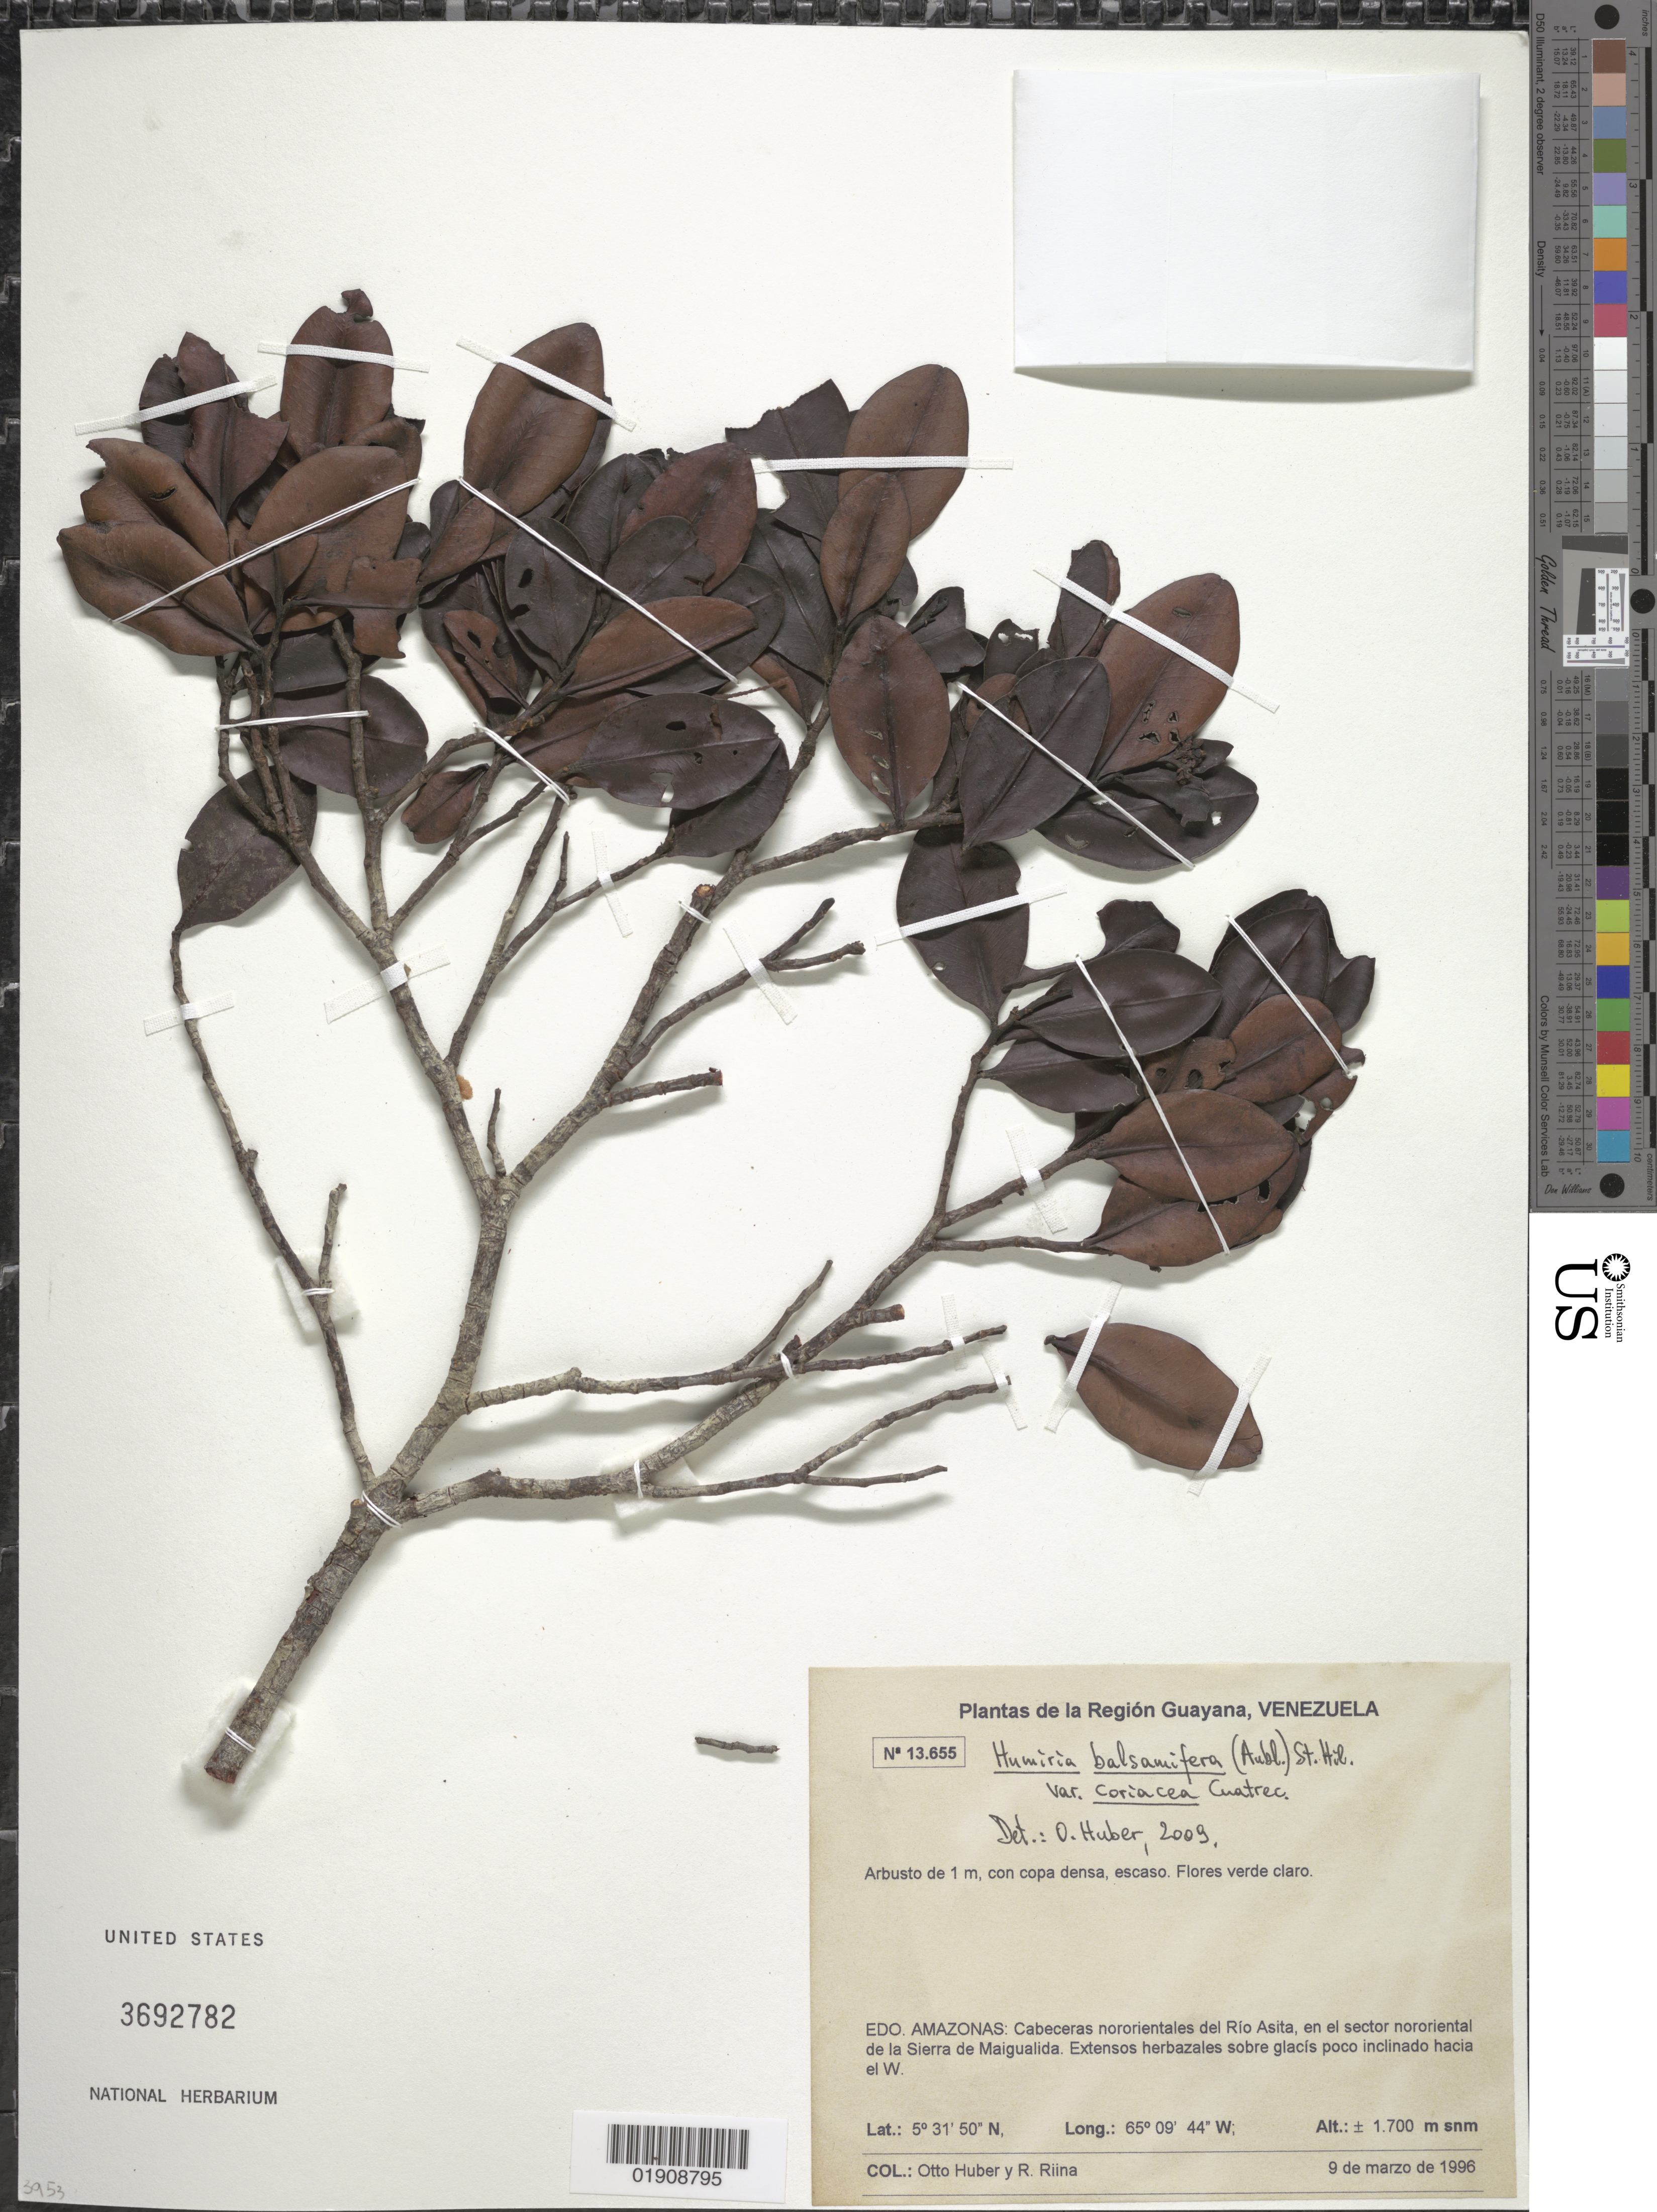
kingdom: Plantae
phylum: Tracheophyta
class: Magnoliopsida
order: Malpighiales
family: Humiriaceae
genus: Humiria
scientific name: Humiria balsamifera var. coriacea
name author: Cuatrec.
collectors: O. Huber & R. Riina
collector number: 13655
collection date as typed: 9-Mar-96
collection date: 1996-03-09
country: Venezuela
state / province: Amazonas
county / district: Atures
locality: Cabeceras noroientales del Rio Asita; in el sector nororiental del la Sierra de Maigualida.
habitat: Extensos herbazales sobre glacis poco inclindo hacia el W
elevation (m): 1700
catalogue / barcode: US 3692782